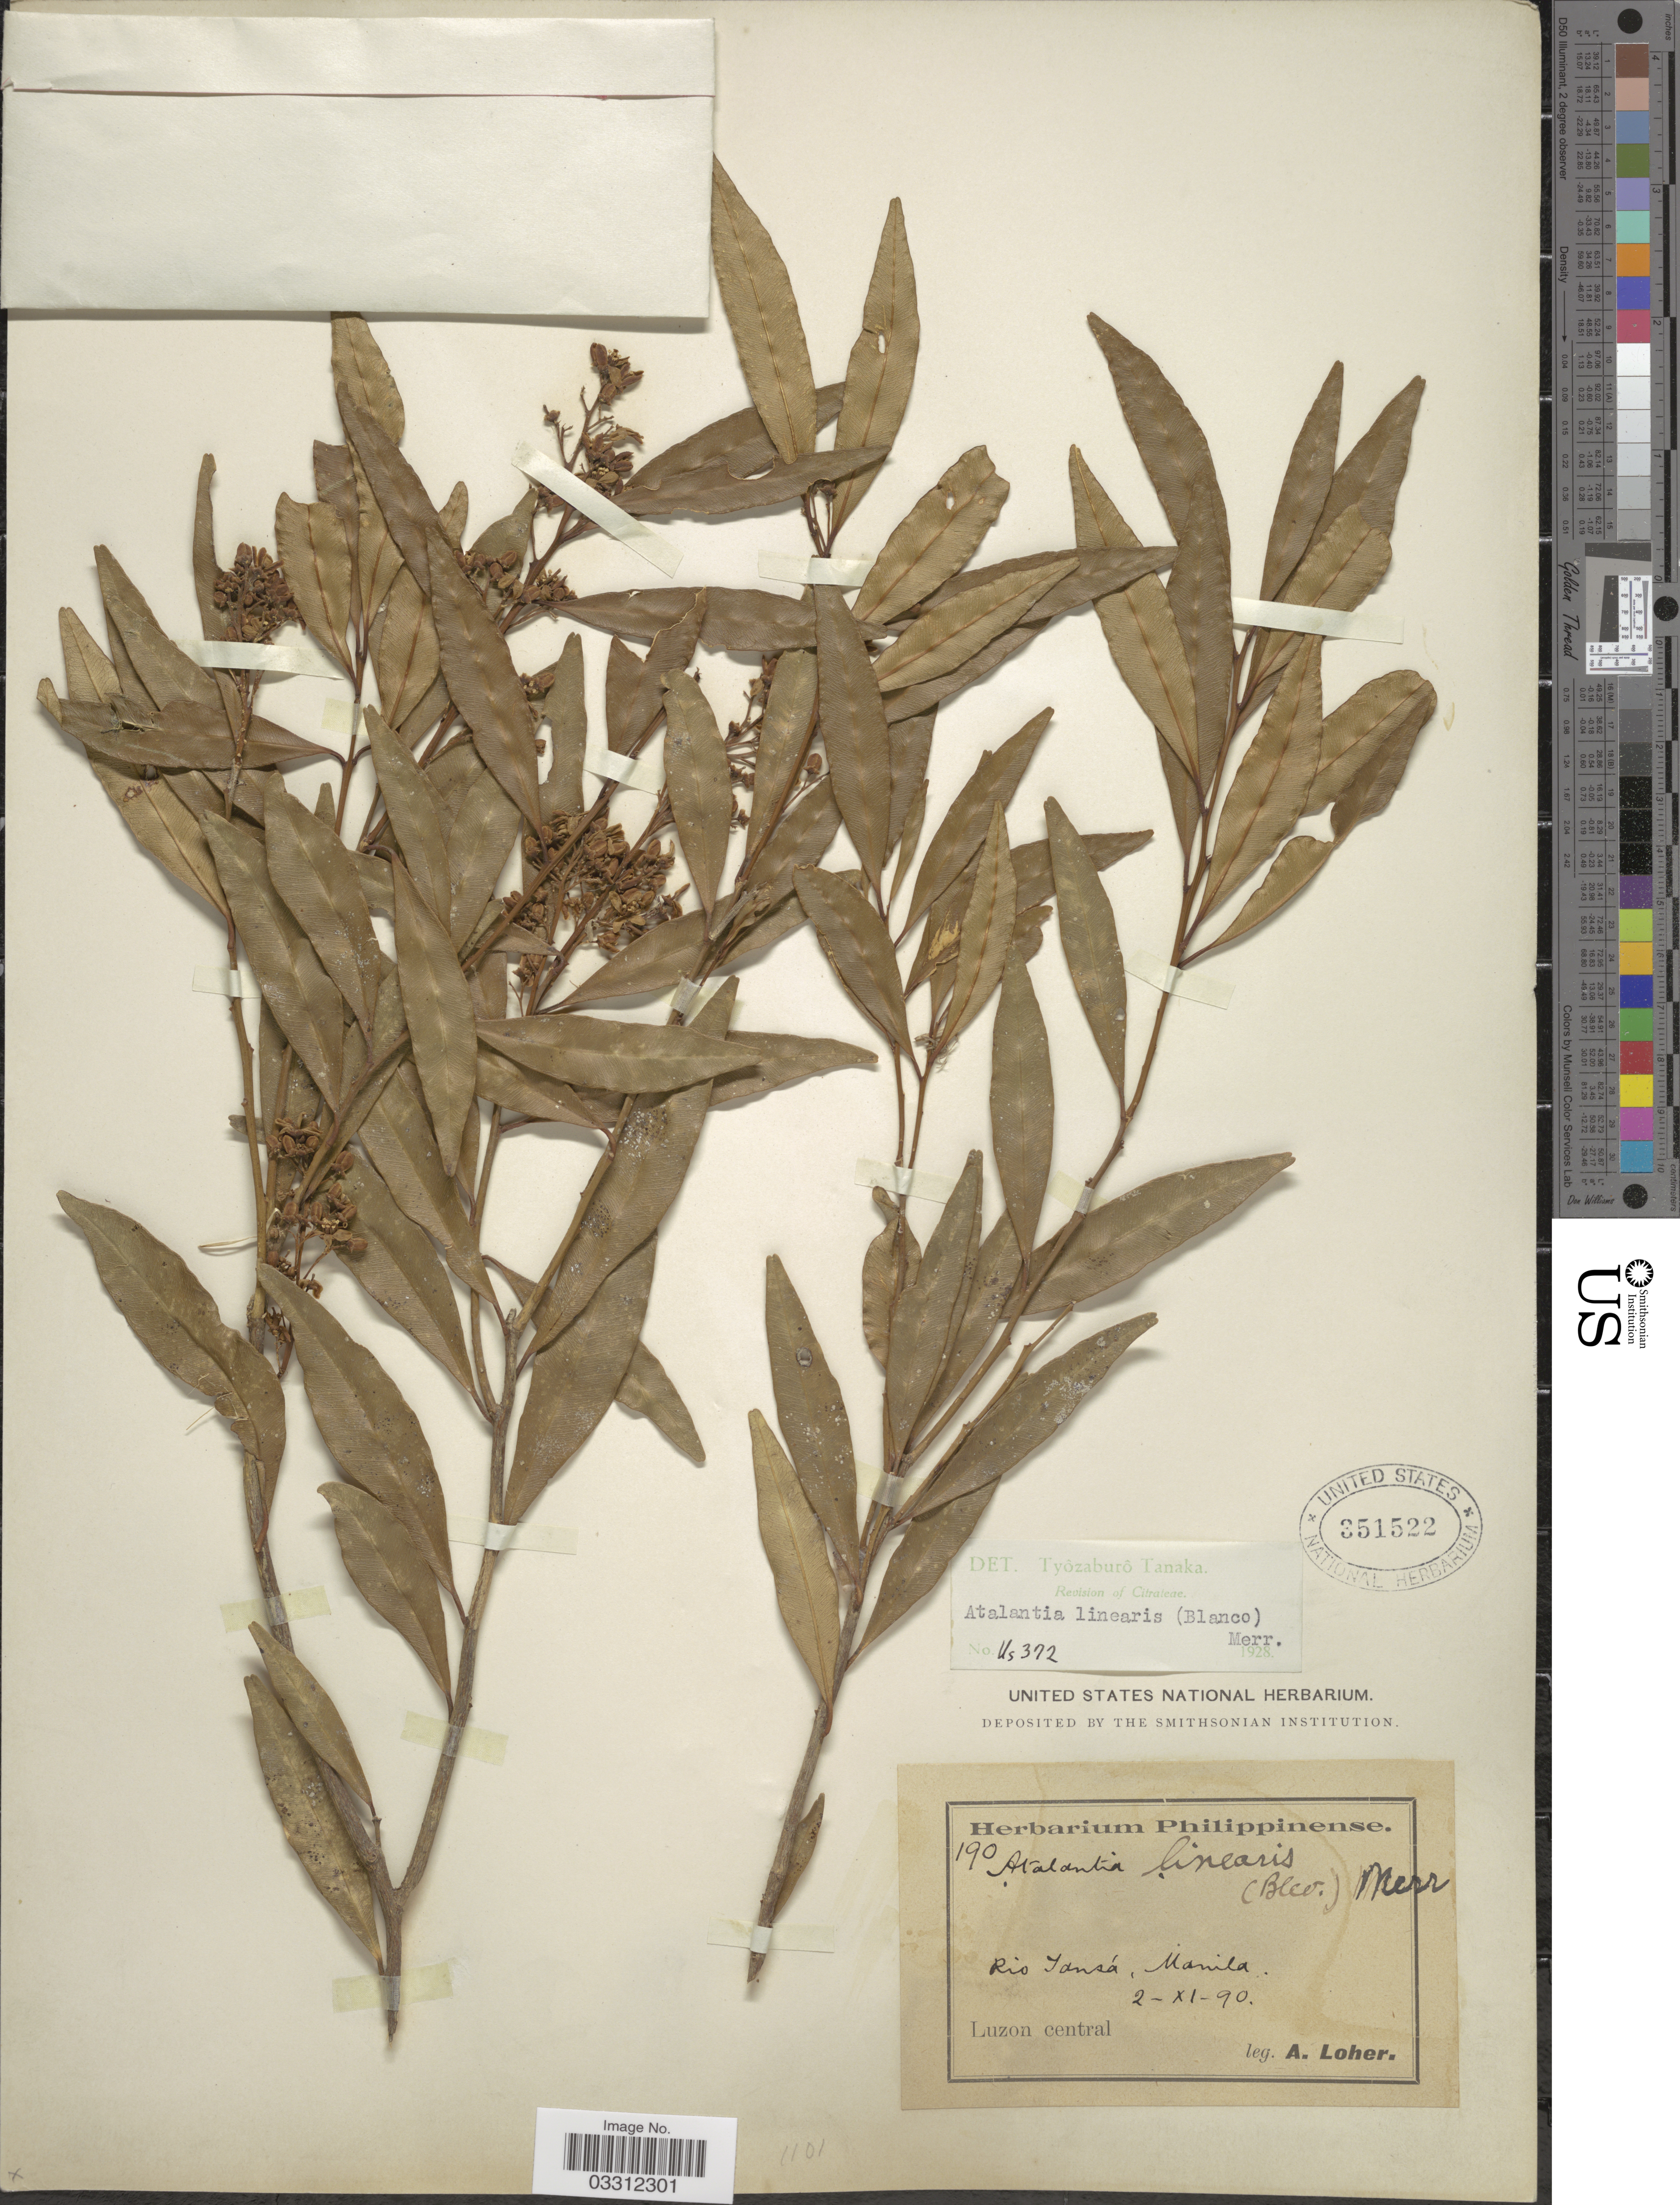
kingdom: Plantae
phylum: Tracheophyta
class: Magnoliopsida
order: Sapindales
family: Rutaceae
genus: Atalantia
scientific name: Atalantia linearis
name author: (Blanco) Merr.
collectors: A. Loher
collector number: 190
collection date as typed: Transcribed d/m/y: 2/11/90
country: Philippines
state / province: Central Luzon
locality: Rio Tansa (Tanza), Manila, Luzon central.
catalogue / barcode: US 351522